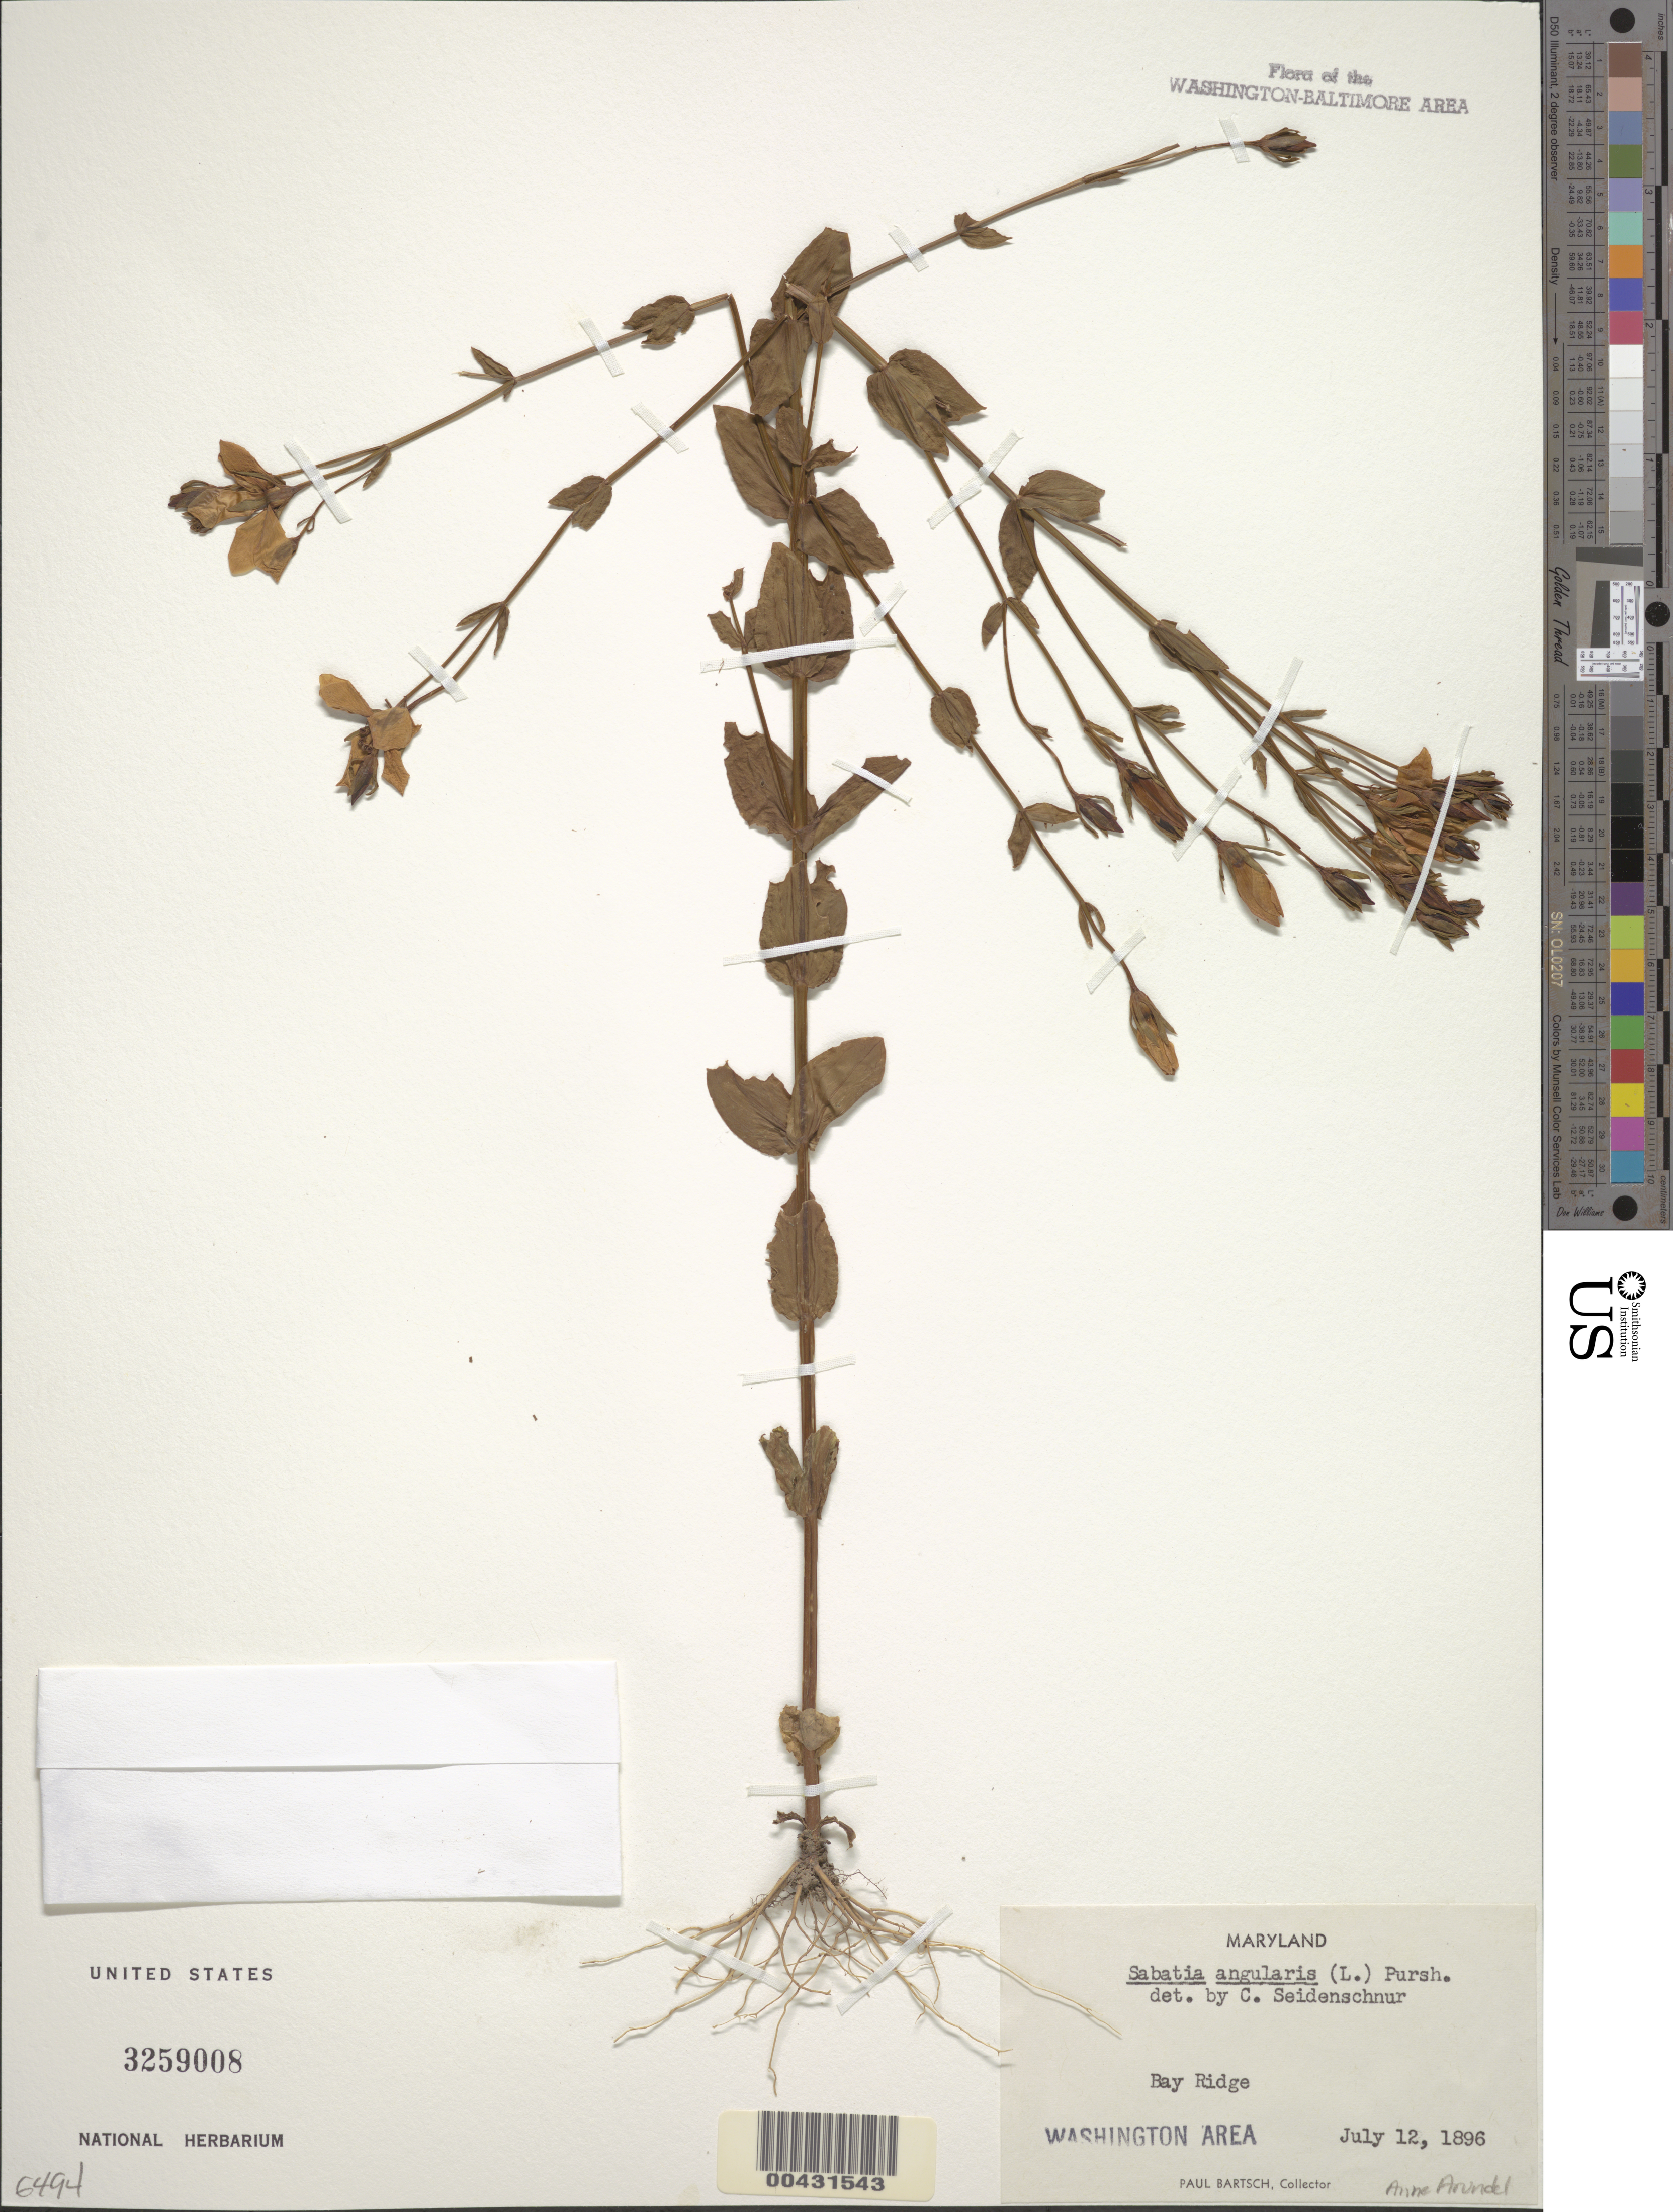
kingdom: Plantae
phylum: Tracheophyta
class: Magnoliopsida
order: Gentianales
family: Gentianaceae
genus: Sabatia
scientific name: Sabatia angularis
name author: (L.) Pursh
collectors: P. Bartsch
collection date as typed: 12 Jul 1896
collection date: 1896-07-12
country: United States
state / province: Maryland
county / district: Anne Arundel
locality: Bay ridge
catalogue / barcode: US 3259008